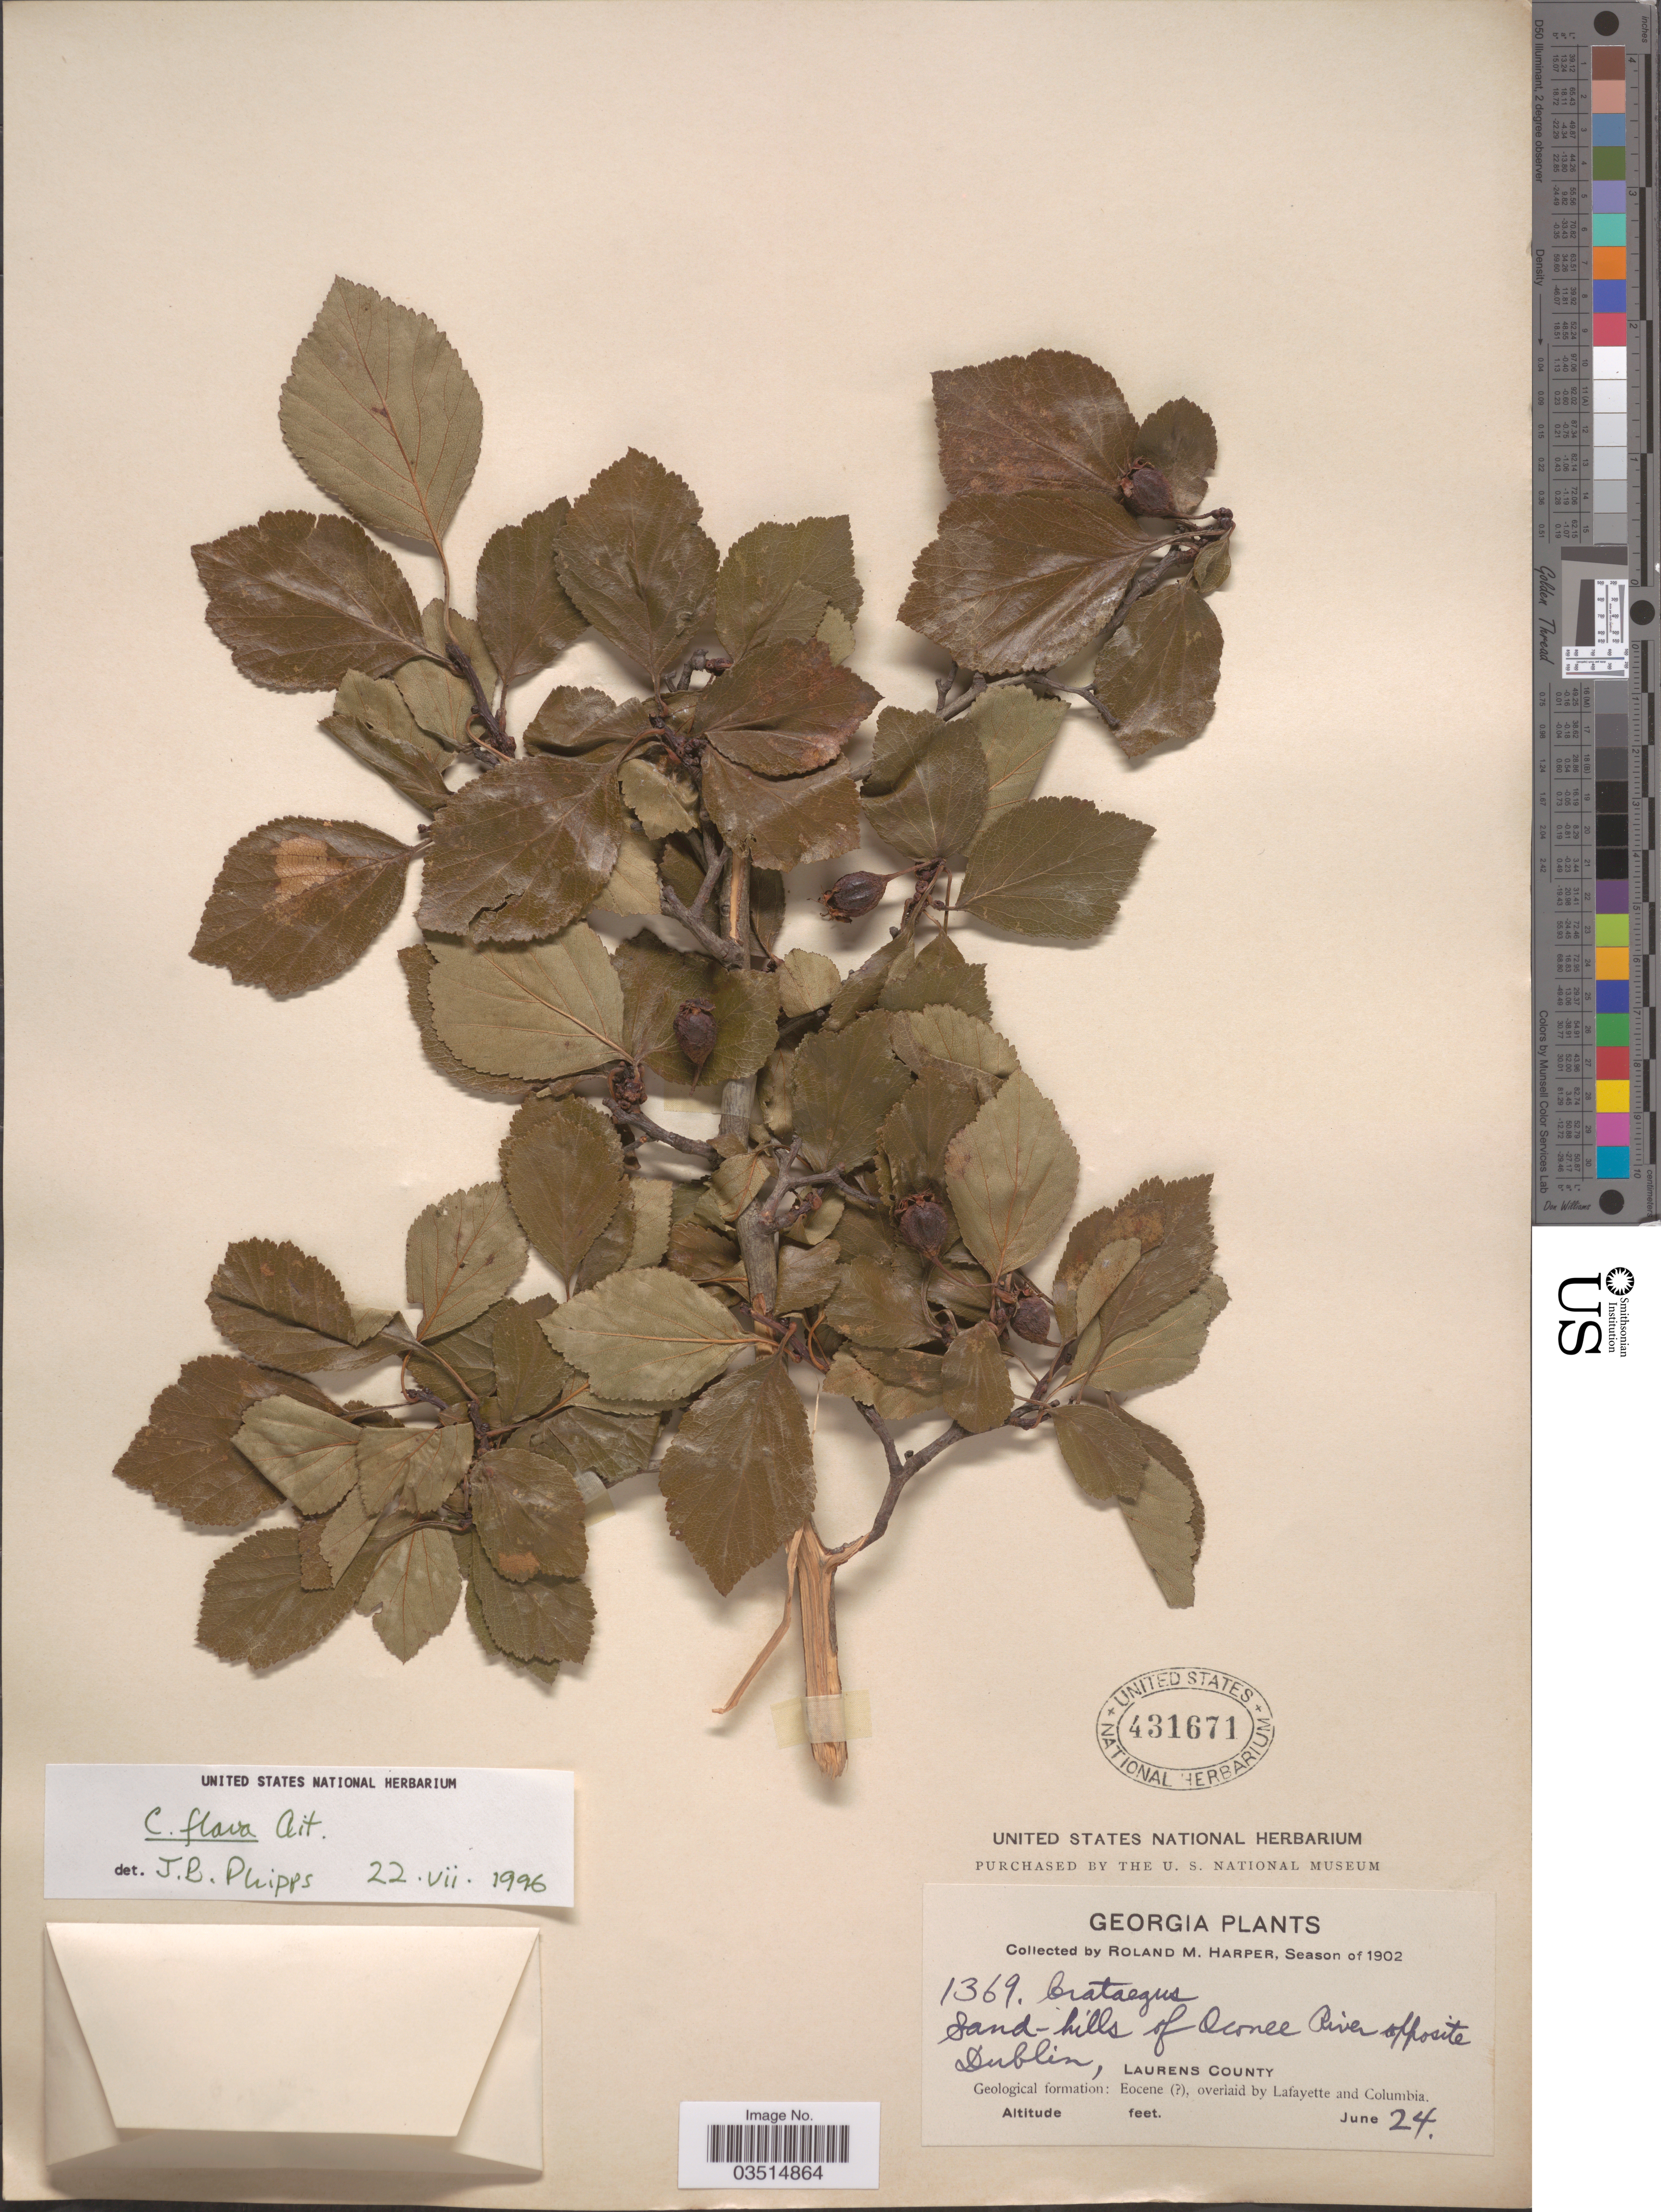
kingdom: Plantae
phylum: Tracheophyta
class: Magnoliopsida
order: Rosales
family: Rosaceae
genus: Crataegus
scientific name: Crataegus flava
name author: Aiton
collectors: R. M. Harper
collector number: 1369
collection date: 1902-06-24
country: United States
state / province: Georgia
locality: Sand - hills of Oconee River Opposite Dublin, Laurens County. Geological formation: Eocene ( [unsure placement]), overlaid by Lafayette and Columbia.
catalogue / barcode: US 431671